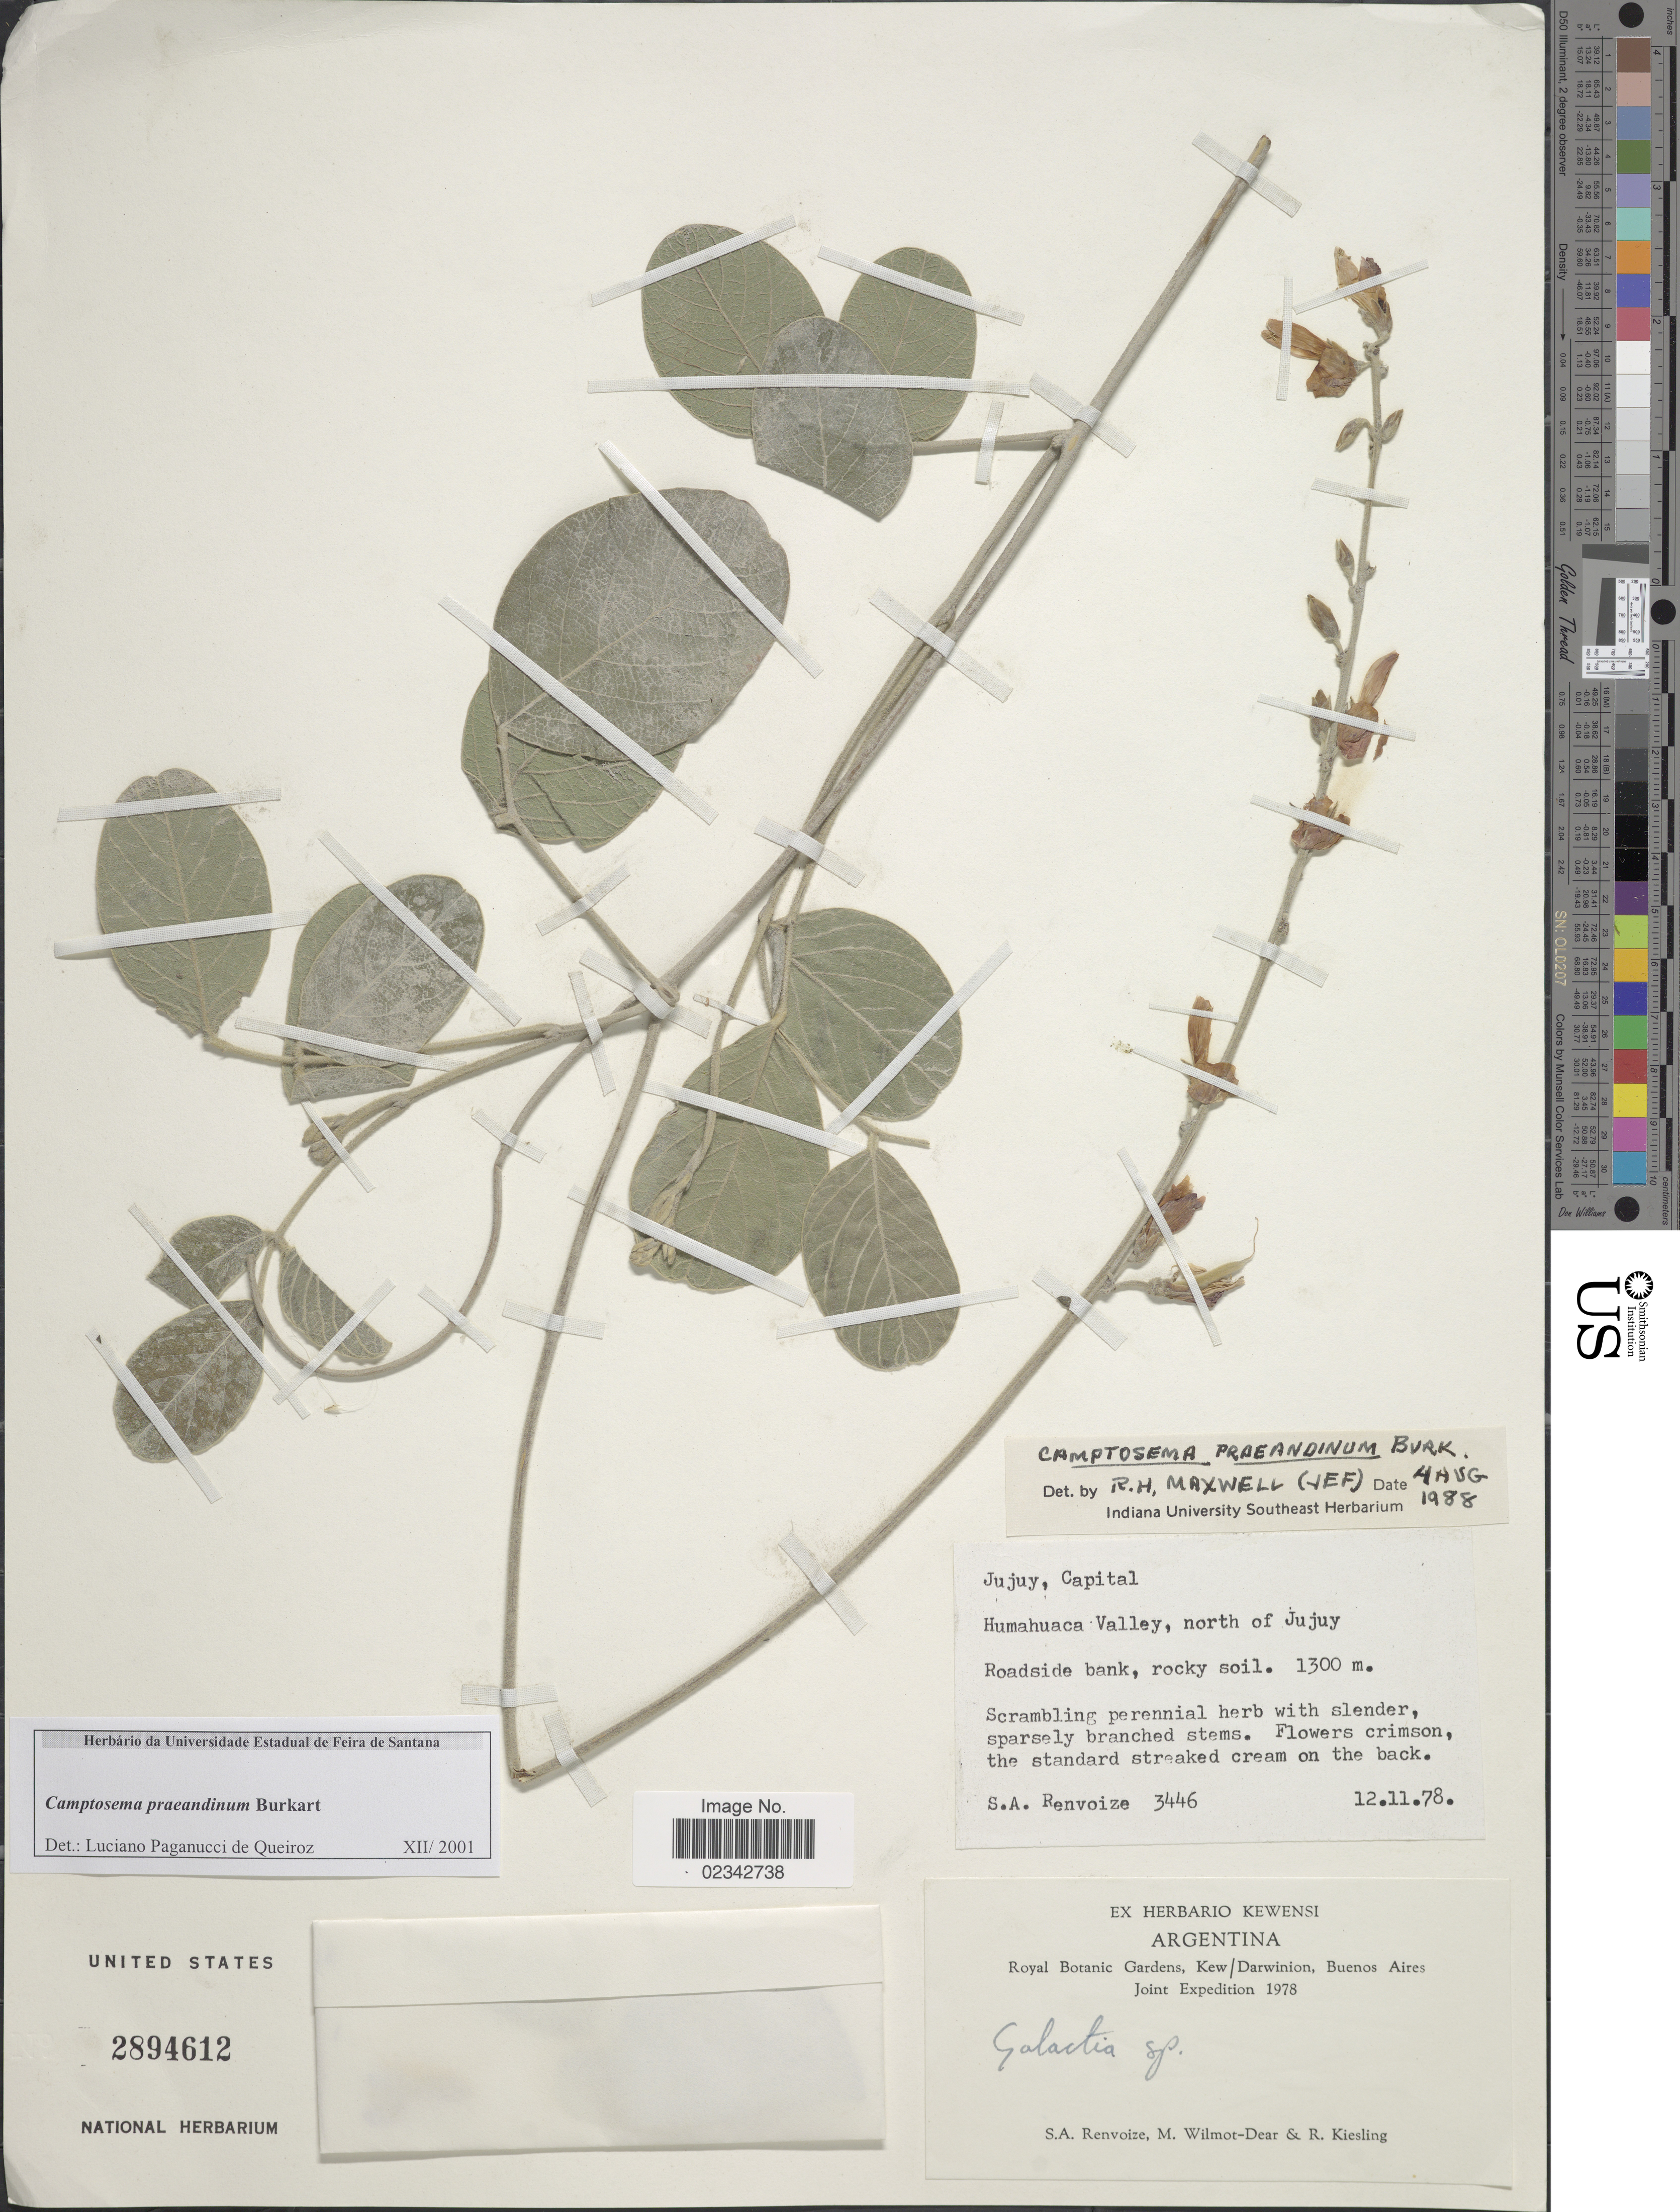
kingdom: Plantae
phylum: Tracheophyta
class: Magnoliopsida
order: Fabales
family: Fabaceae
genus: Cerradicola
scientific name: Cerradicola praeandina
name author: (Burkart) L.P. Queiroz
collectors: S. A. Renvoize, M. Wilmot-Dear & R. Kiesling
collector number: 3446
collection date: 1978-11-12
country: Argentina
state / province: Jujuy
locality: Capital, Hunahuaca Valley, north of Jujuy, roadside bank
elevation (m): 1300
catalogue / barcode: US 2894612